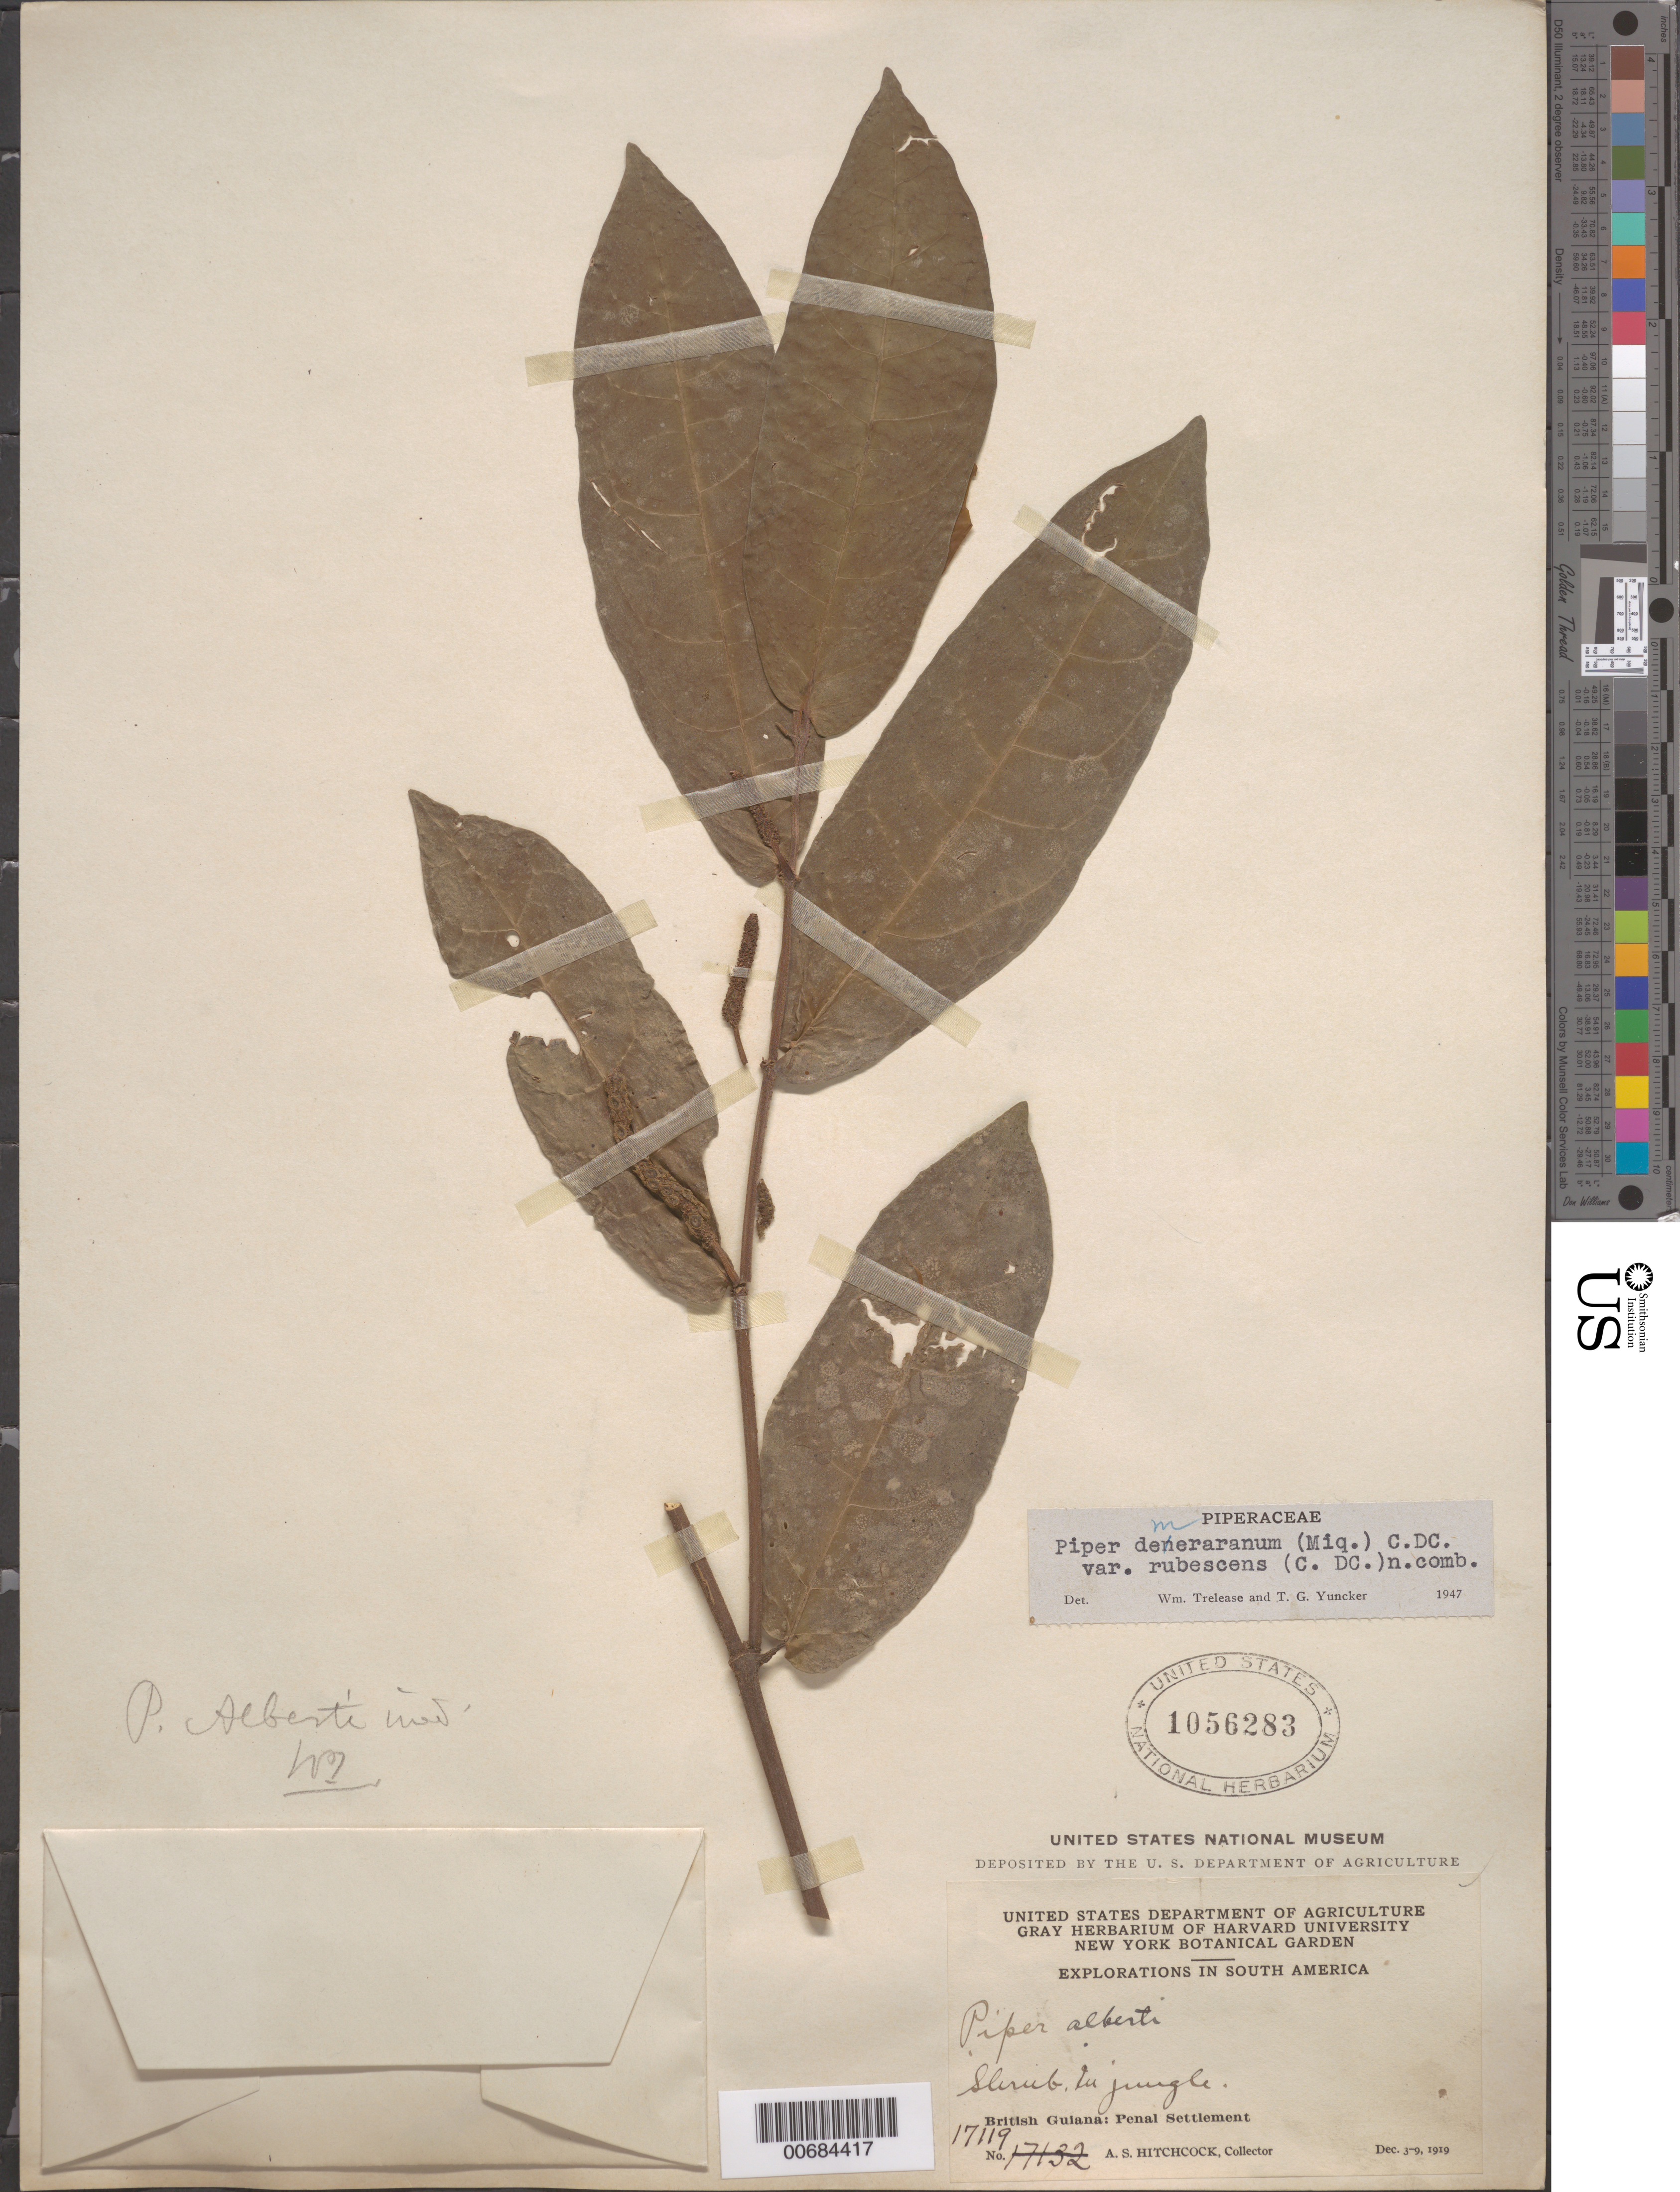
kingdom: Plantae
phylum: Tracheophyta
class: Magnoliopsida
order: Piperales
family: Piperaceae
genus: Piper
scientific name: Piper demeraranum var. rubescens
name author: (C. DC.) Trel. & Yunck.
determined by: Trelease, W.; Yuncker, T. G.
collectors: A. S. Hitchcock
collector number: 17119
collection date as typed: Dec. 3-9, 1919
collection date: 1919-12-03/1919-12-09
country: Guyana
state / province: Cuyuni-Mazaruni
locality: Penal Settlement, on W side of Essequibo River, near mouth of Mazaruni River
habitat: Jungle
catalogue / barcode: US 1056283